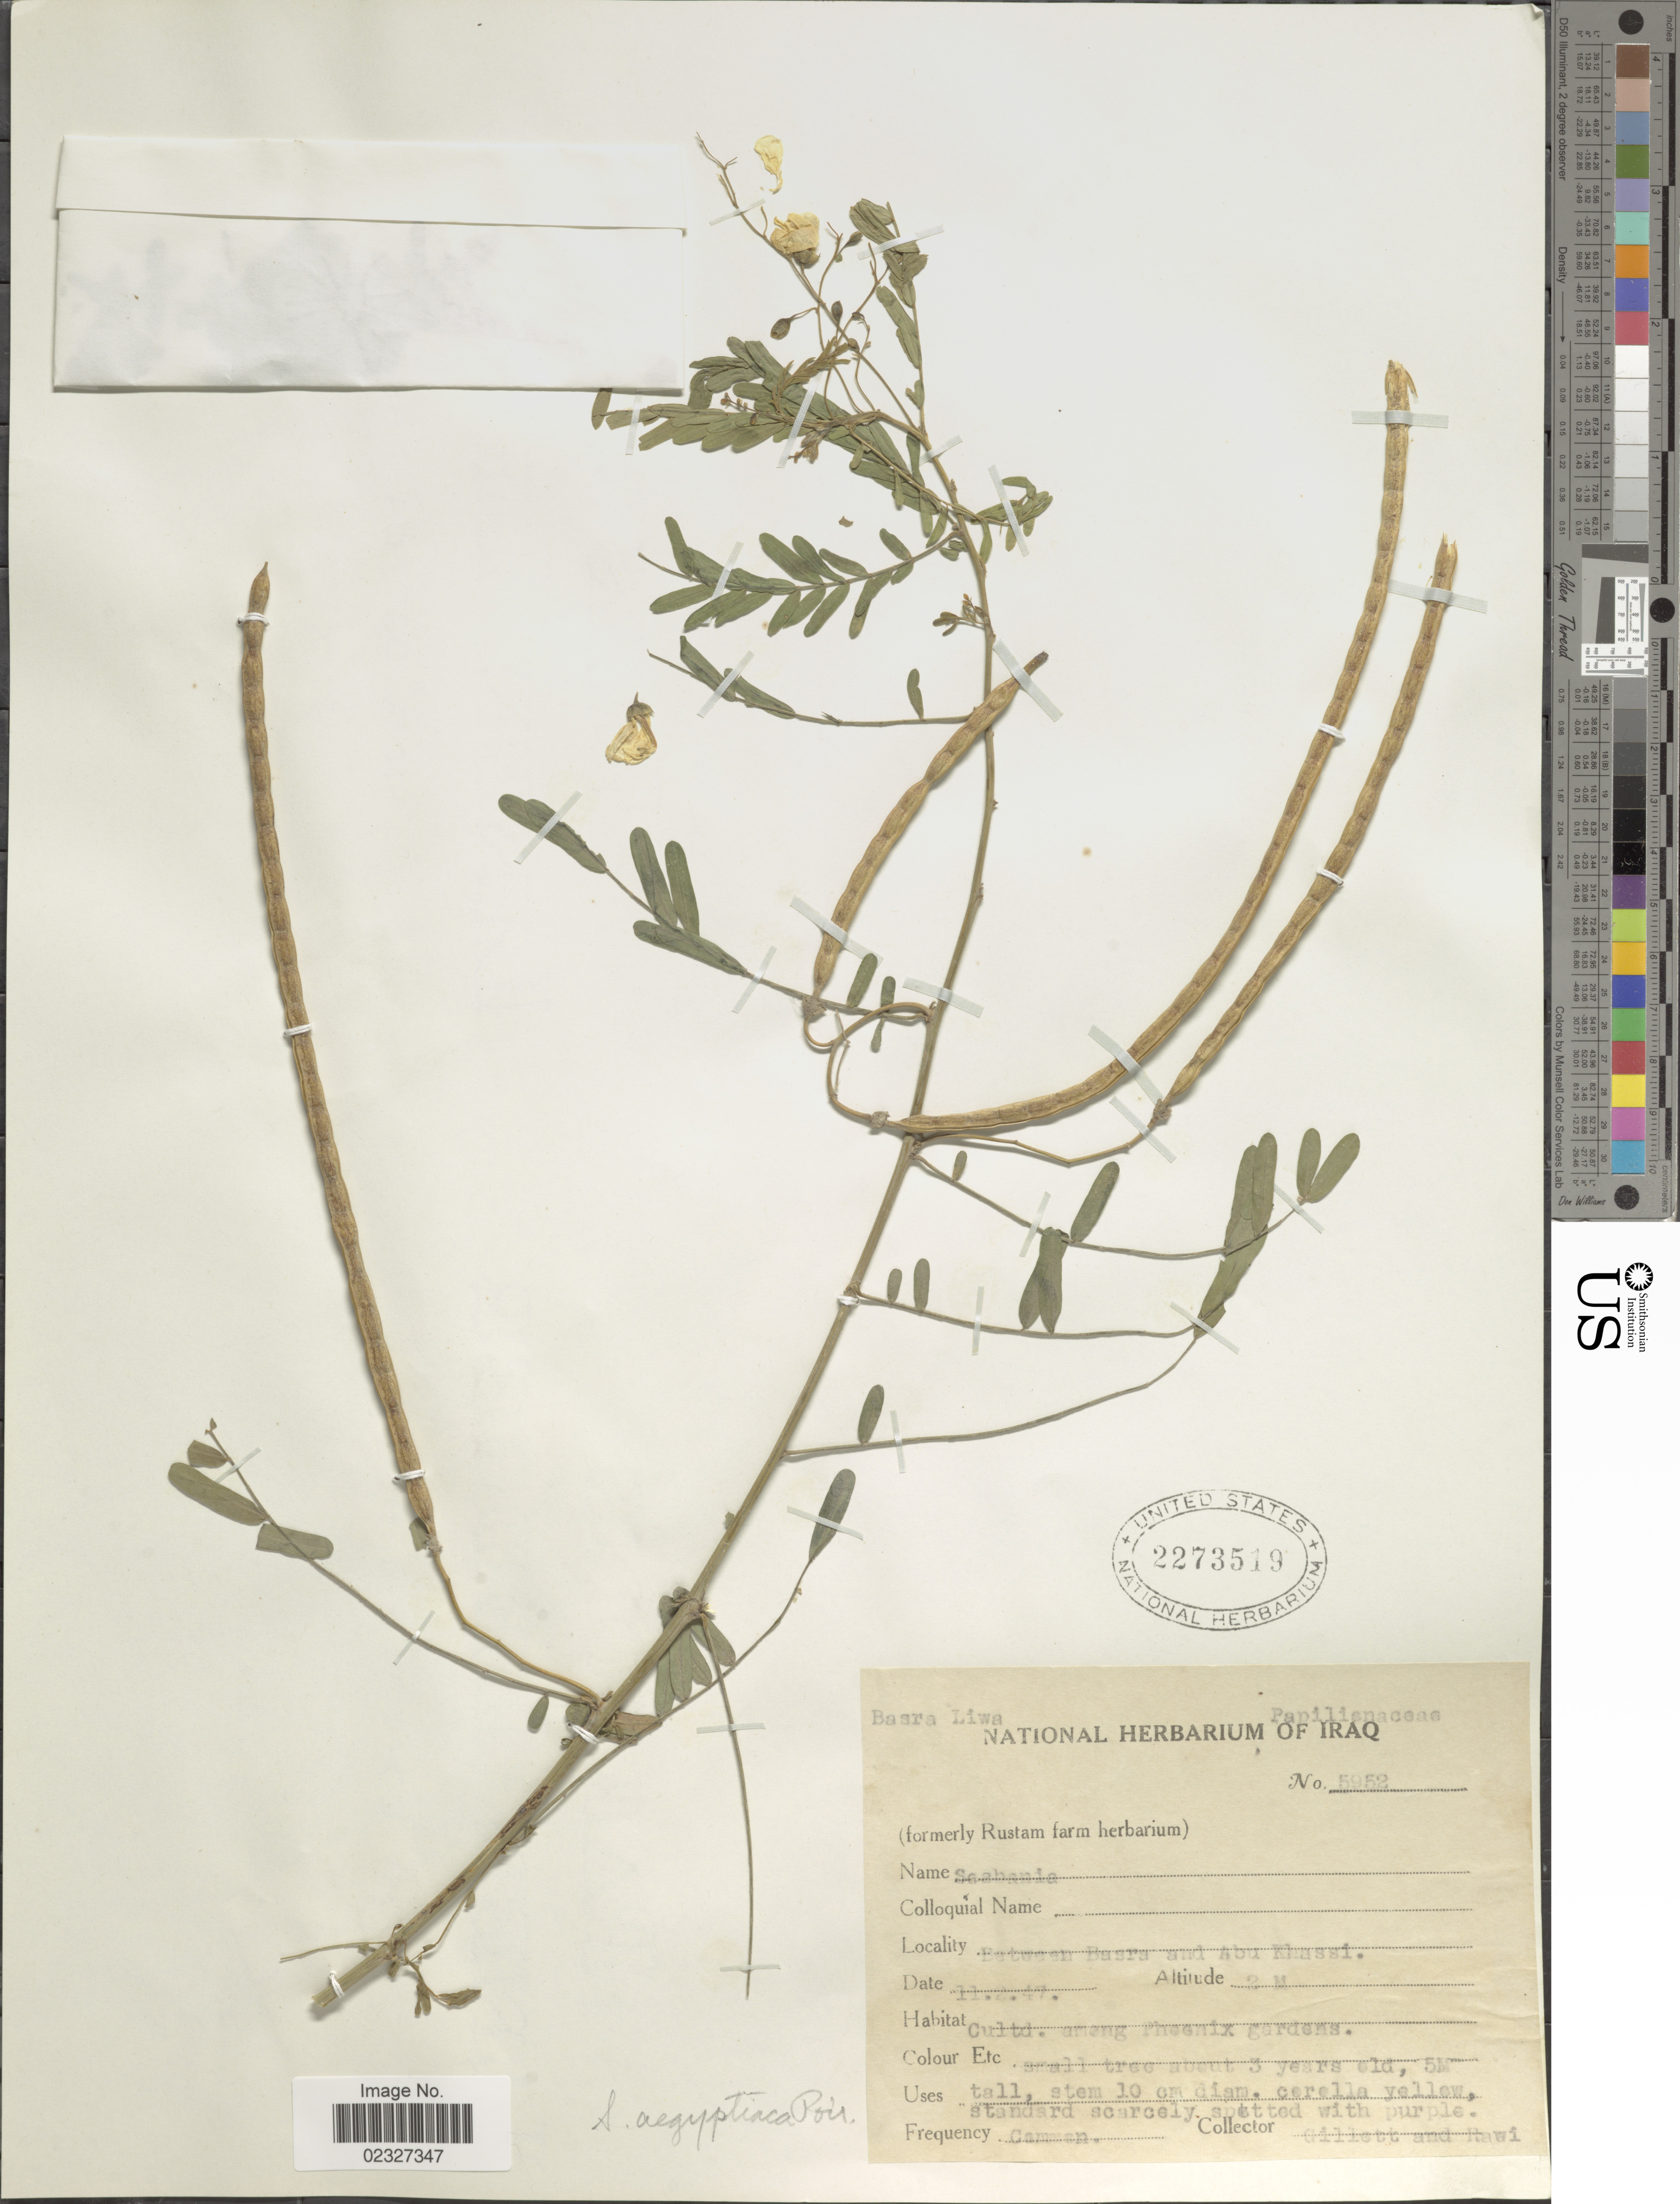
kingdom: Plantae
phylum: Tracheophyta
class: Magnoliopsida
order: Fabales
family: Fabaceae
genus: Sesbania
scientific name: Sesbania sesban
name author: (L.) Merr.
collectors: Gillett, -- & -. Rawi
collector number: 5952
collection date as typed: Transcribed d/m/y: 11/2/47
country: Iraq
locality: Between Basra and Abu Khassi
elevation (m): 2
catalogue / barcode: US 2273519